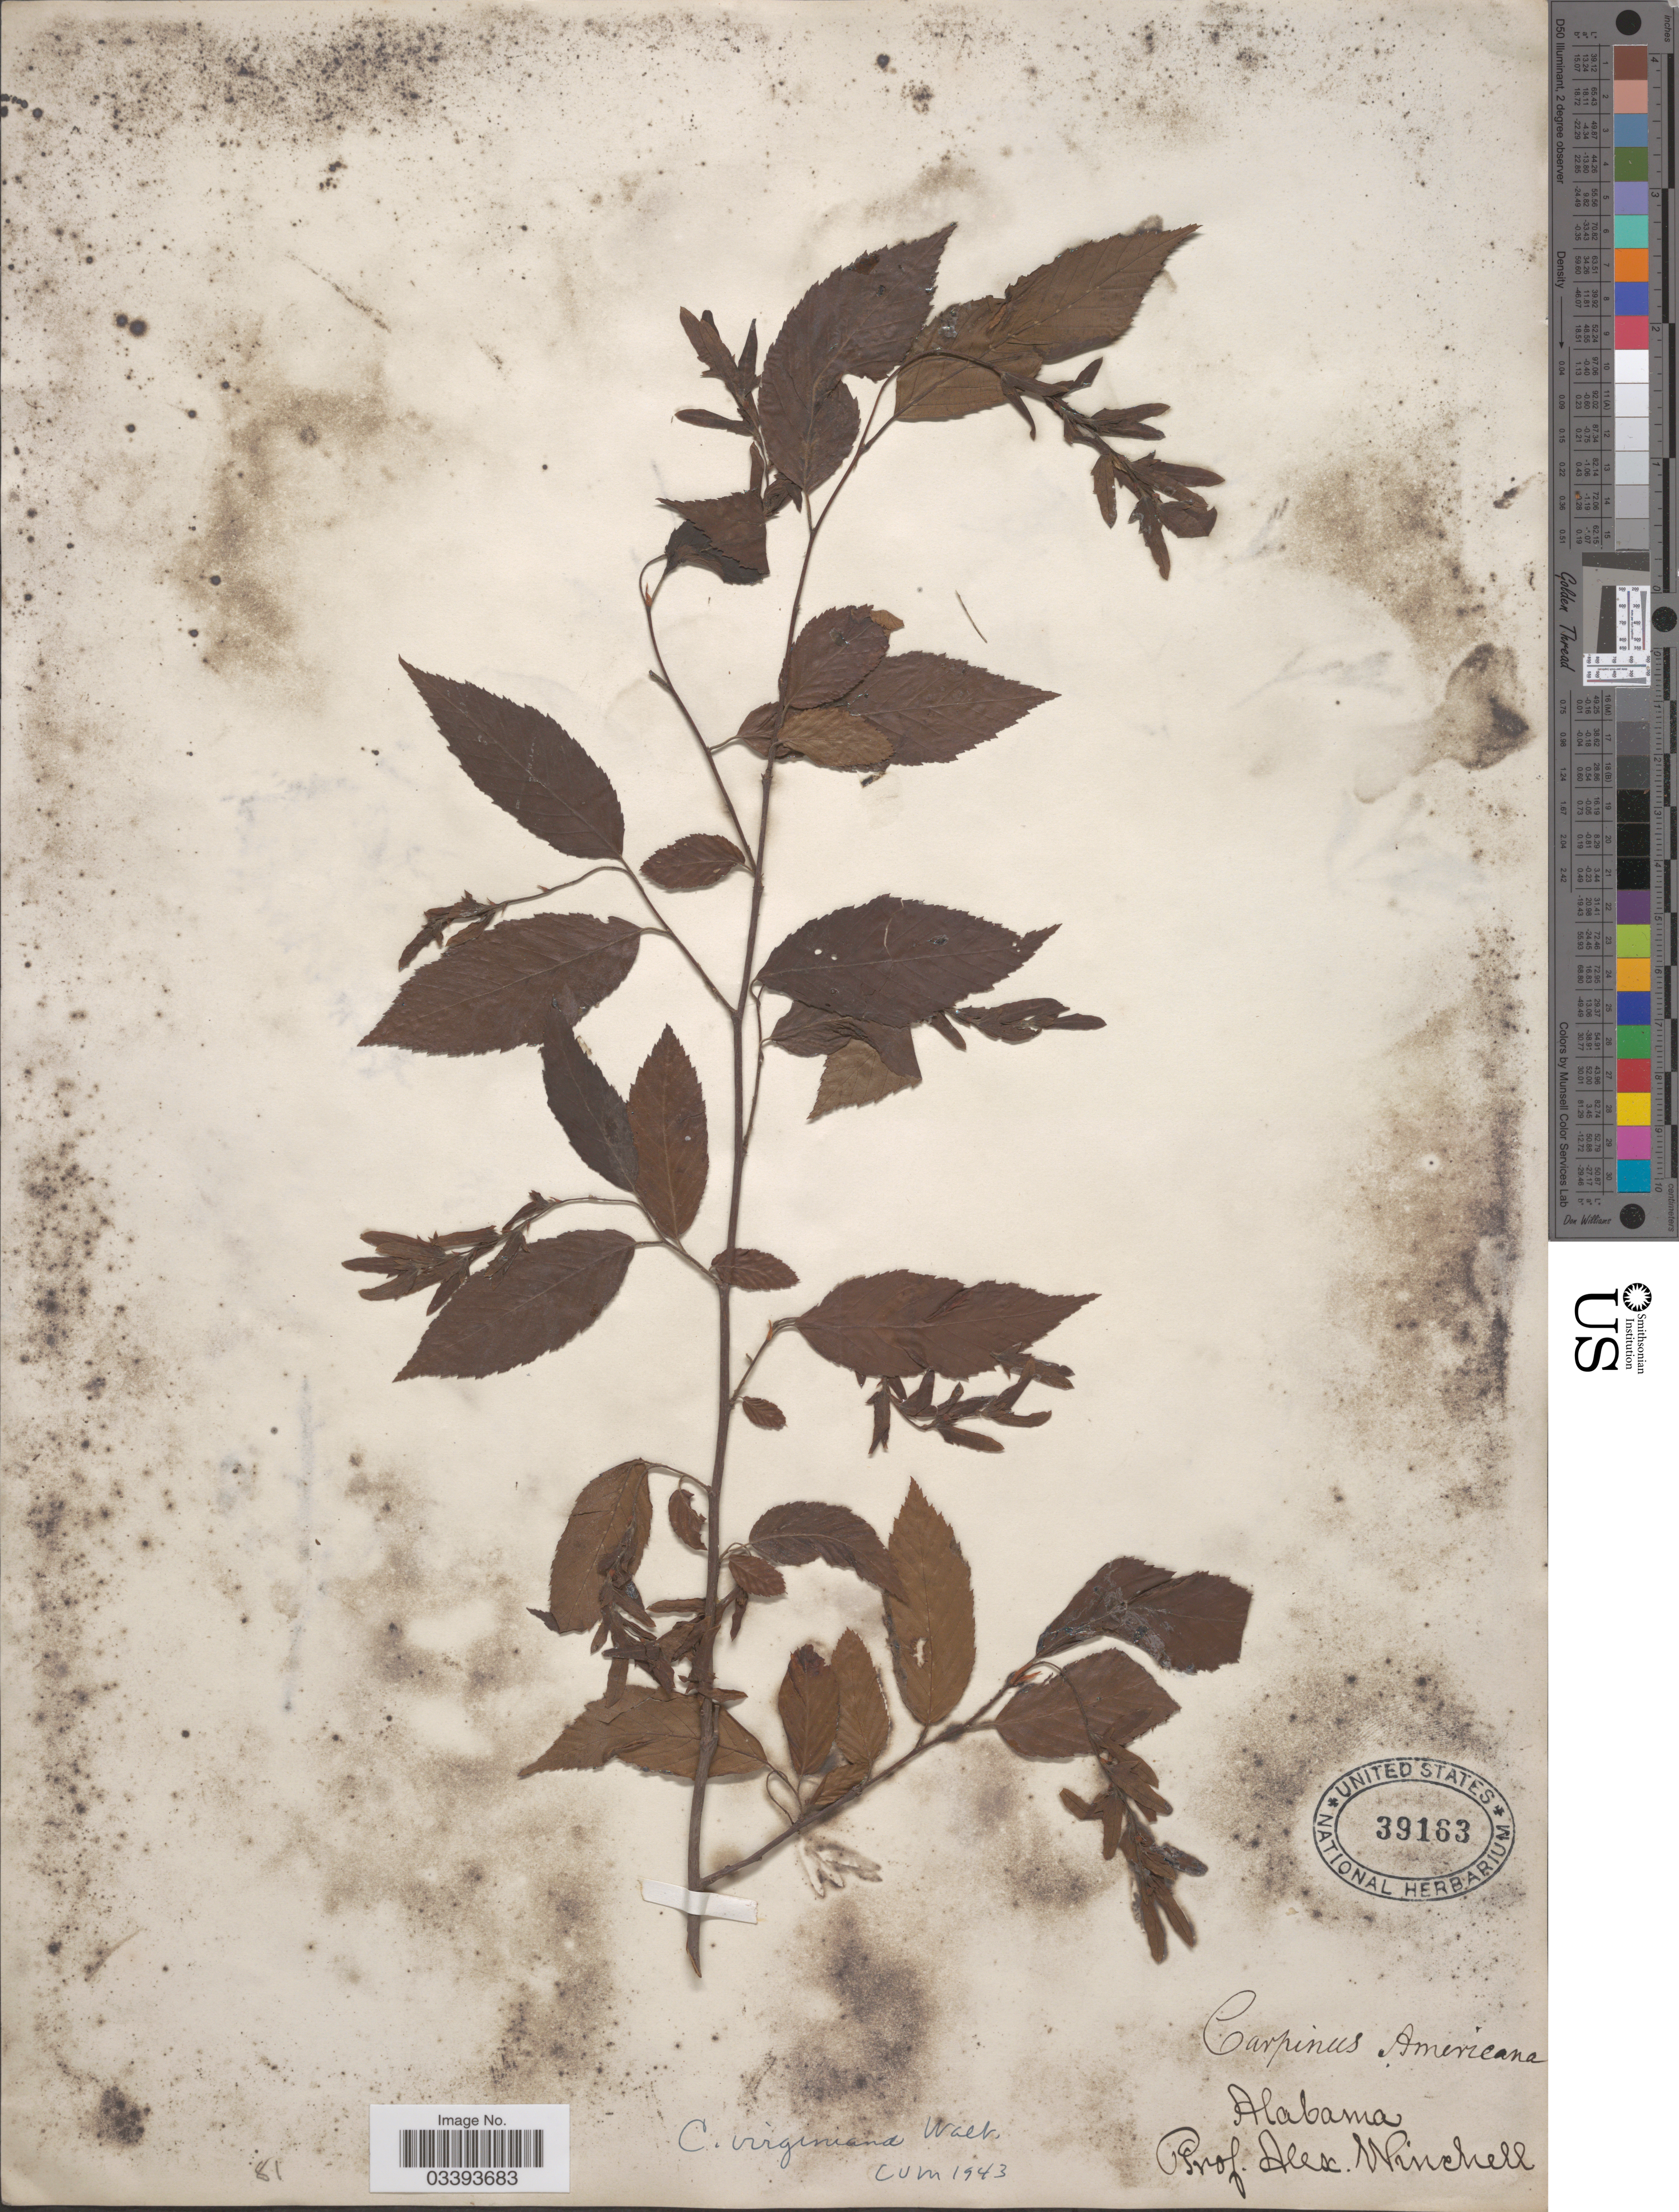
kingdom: Plantae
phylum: Tracheophyta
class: Magnoliopsida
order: Fagales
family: Betulaceae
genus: Ostrya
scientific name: Ostrya virginiana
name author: (Mill.) K. Koch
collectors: A. Winchell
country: United States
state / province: Alabama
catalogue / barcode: US 39163